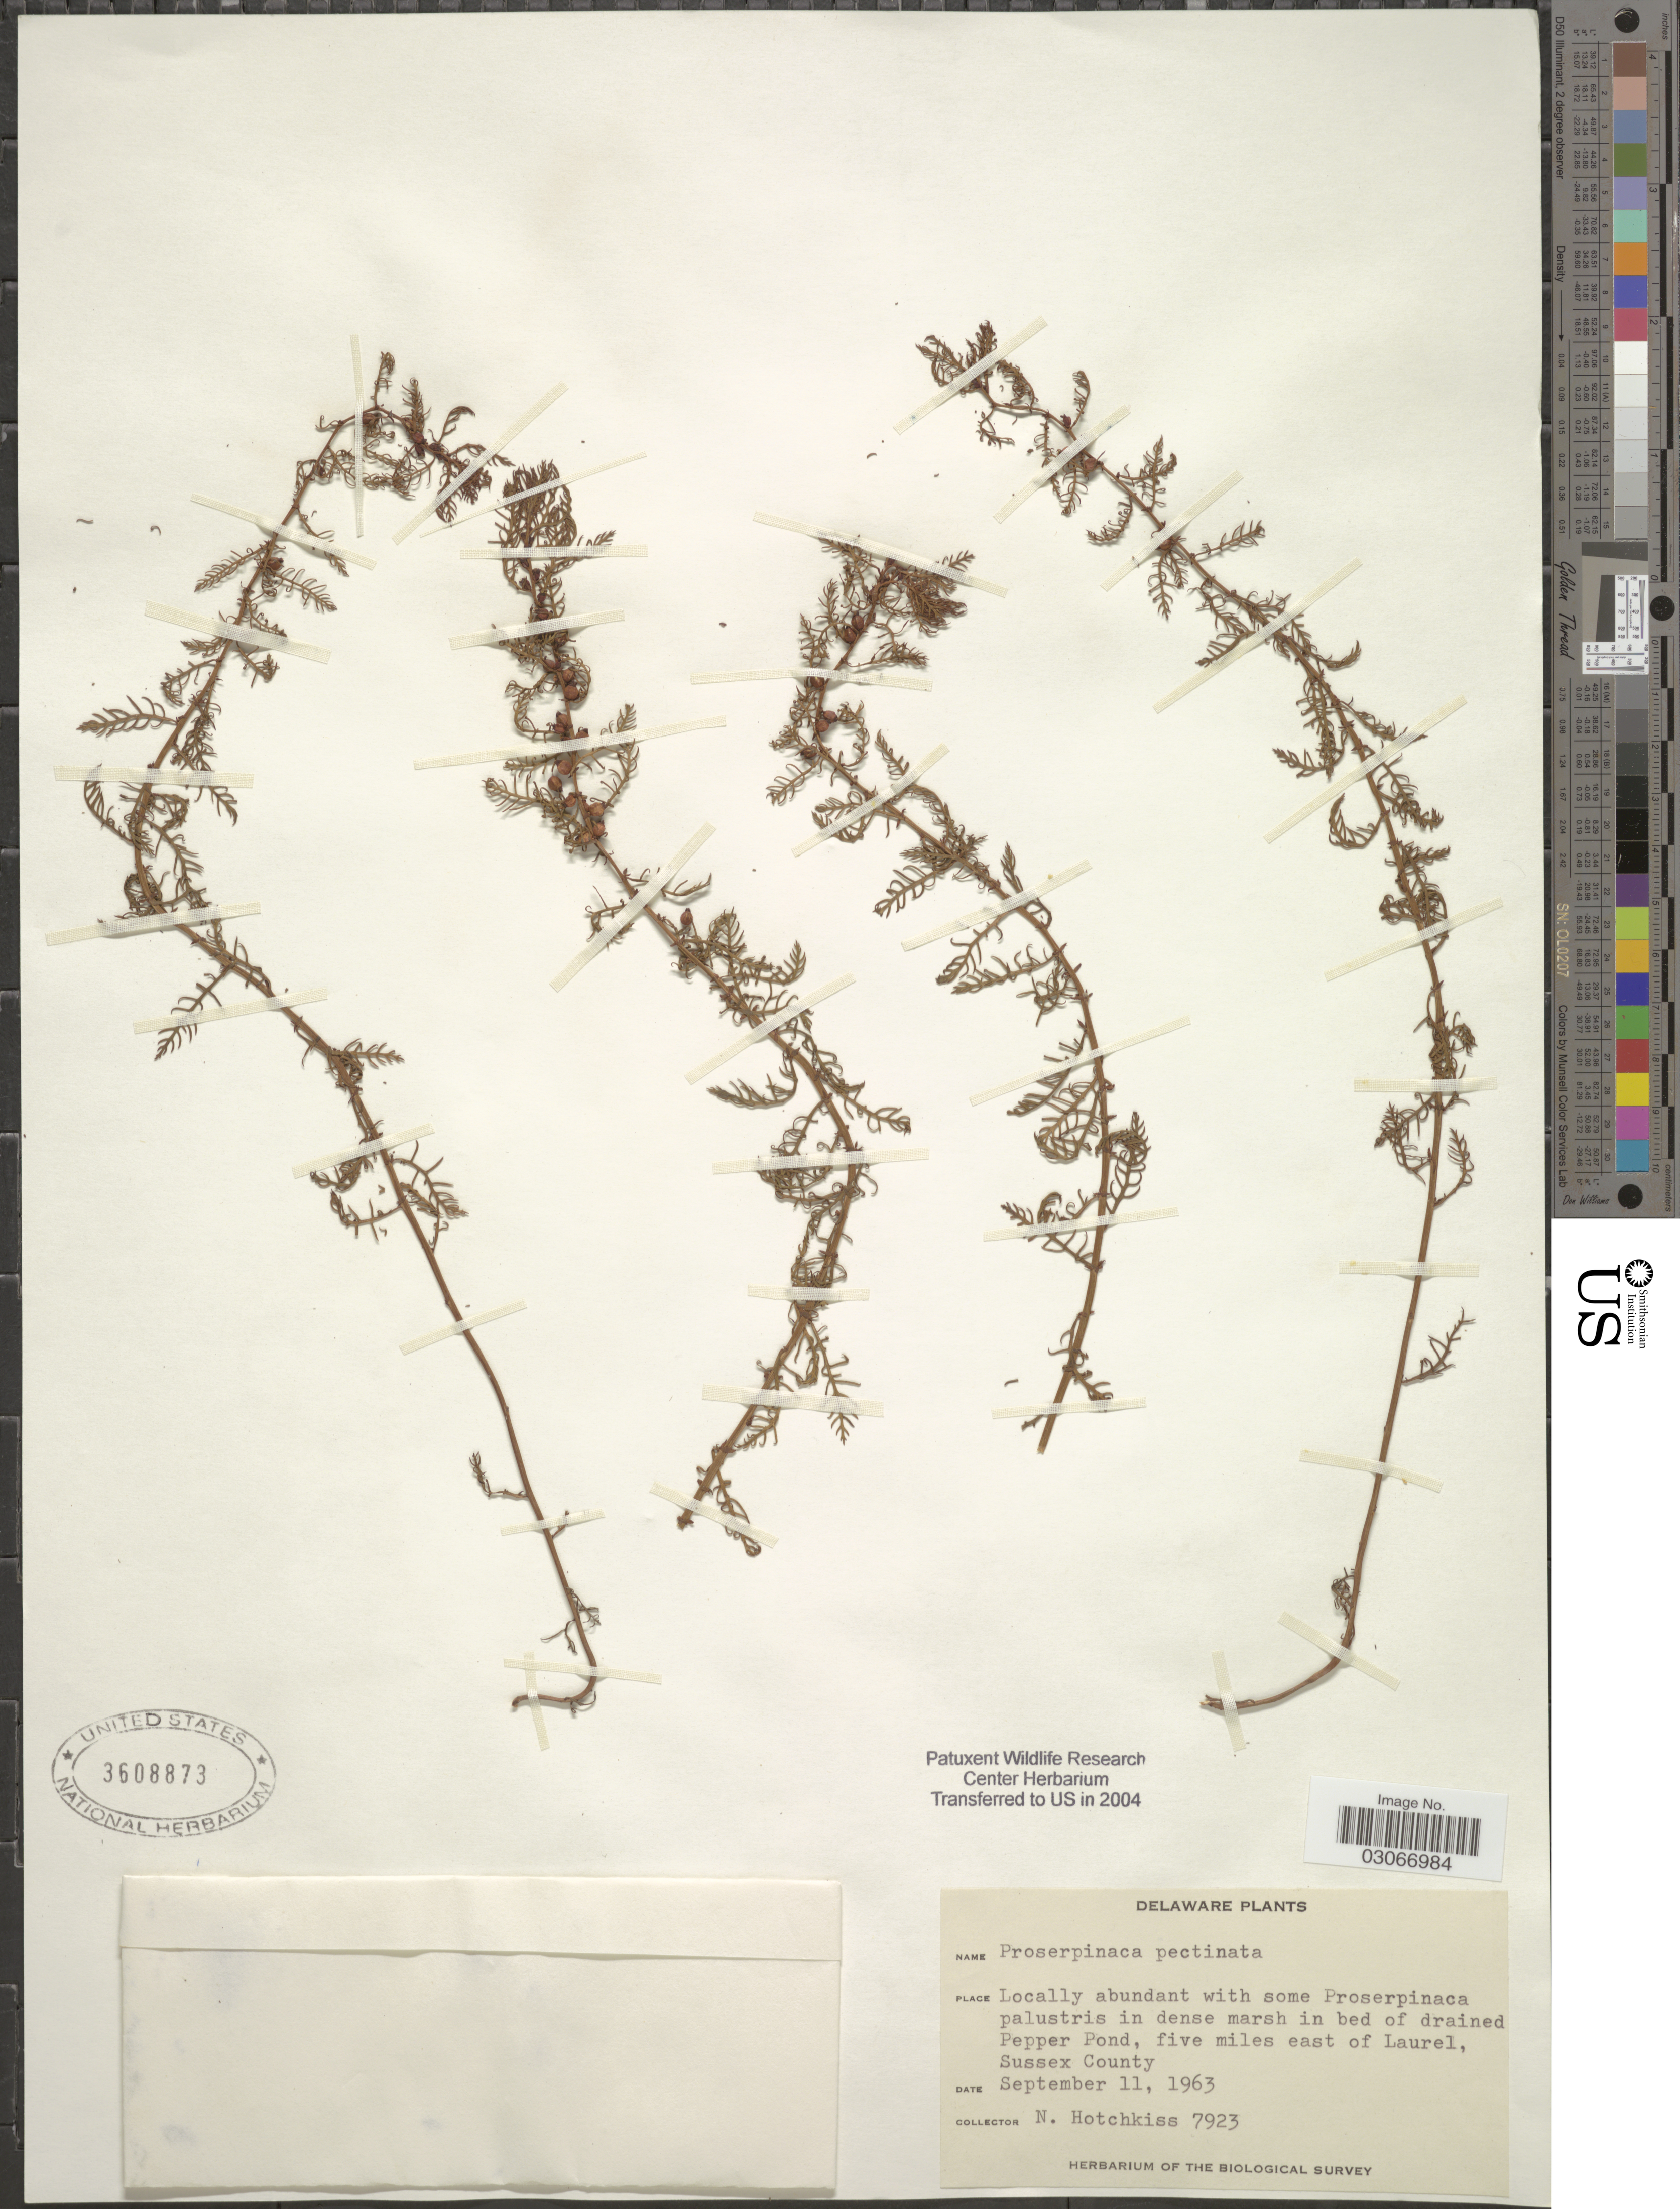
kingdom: Plantae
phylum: Tracheophyta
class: Magnoliopsida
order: Saxifragales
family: Haloragaceae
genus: Proserpinaca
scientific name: Proserpinaca pectinata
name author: Lam.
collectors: N. Hotchkiss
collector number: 7923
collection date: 1963-09-11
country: United States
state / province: Delaware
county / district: Sussex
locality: In bed of drained Pepper Pond, five miles east of Laurel, Sussex County.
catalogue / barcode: US 3608873